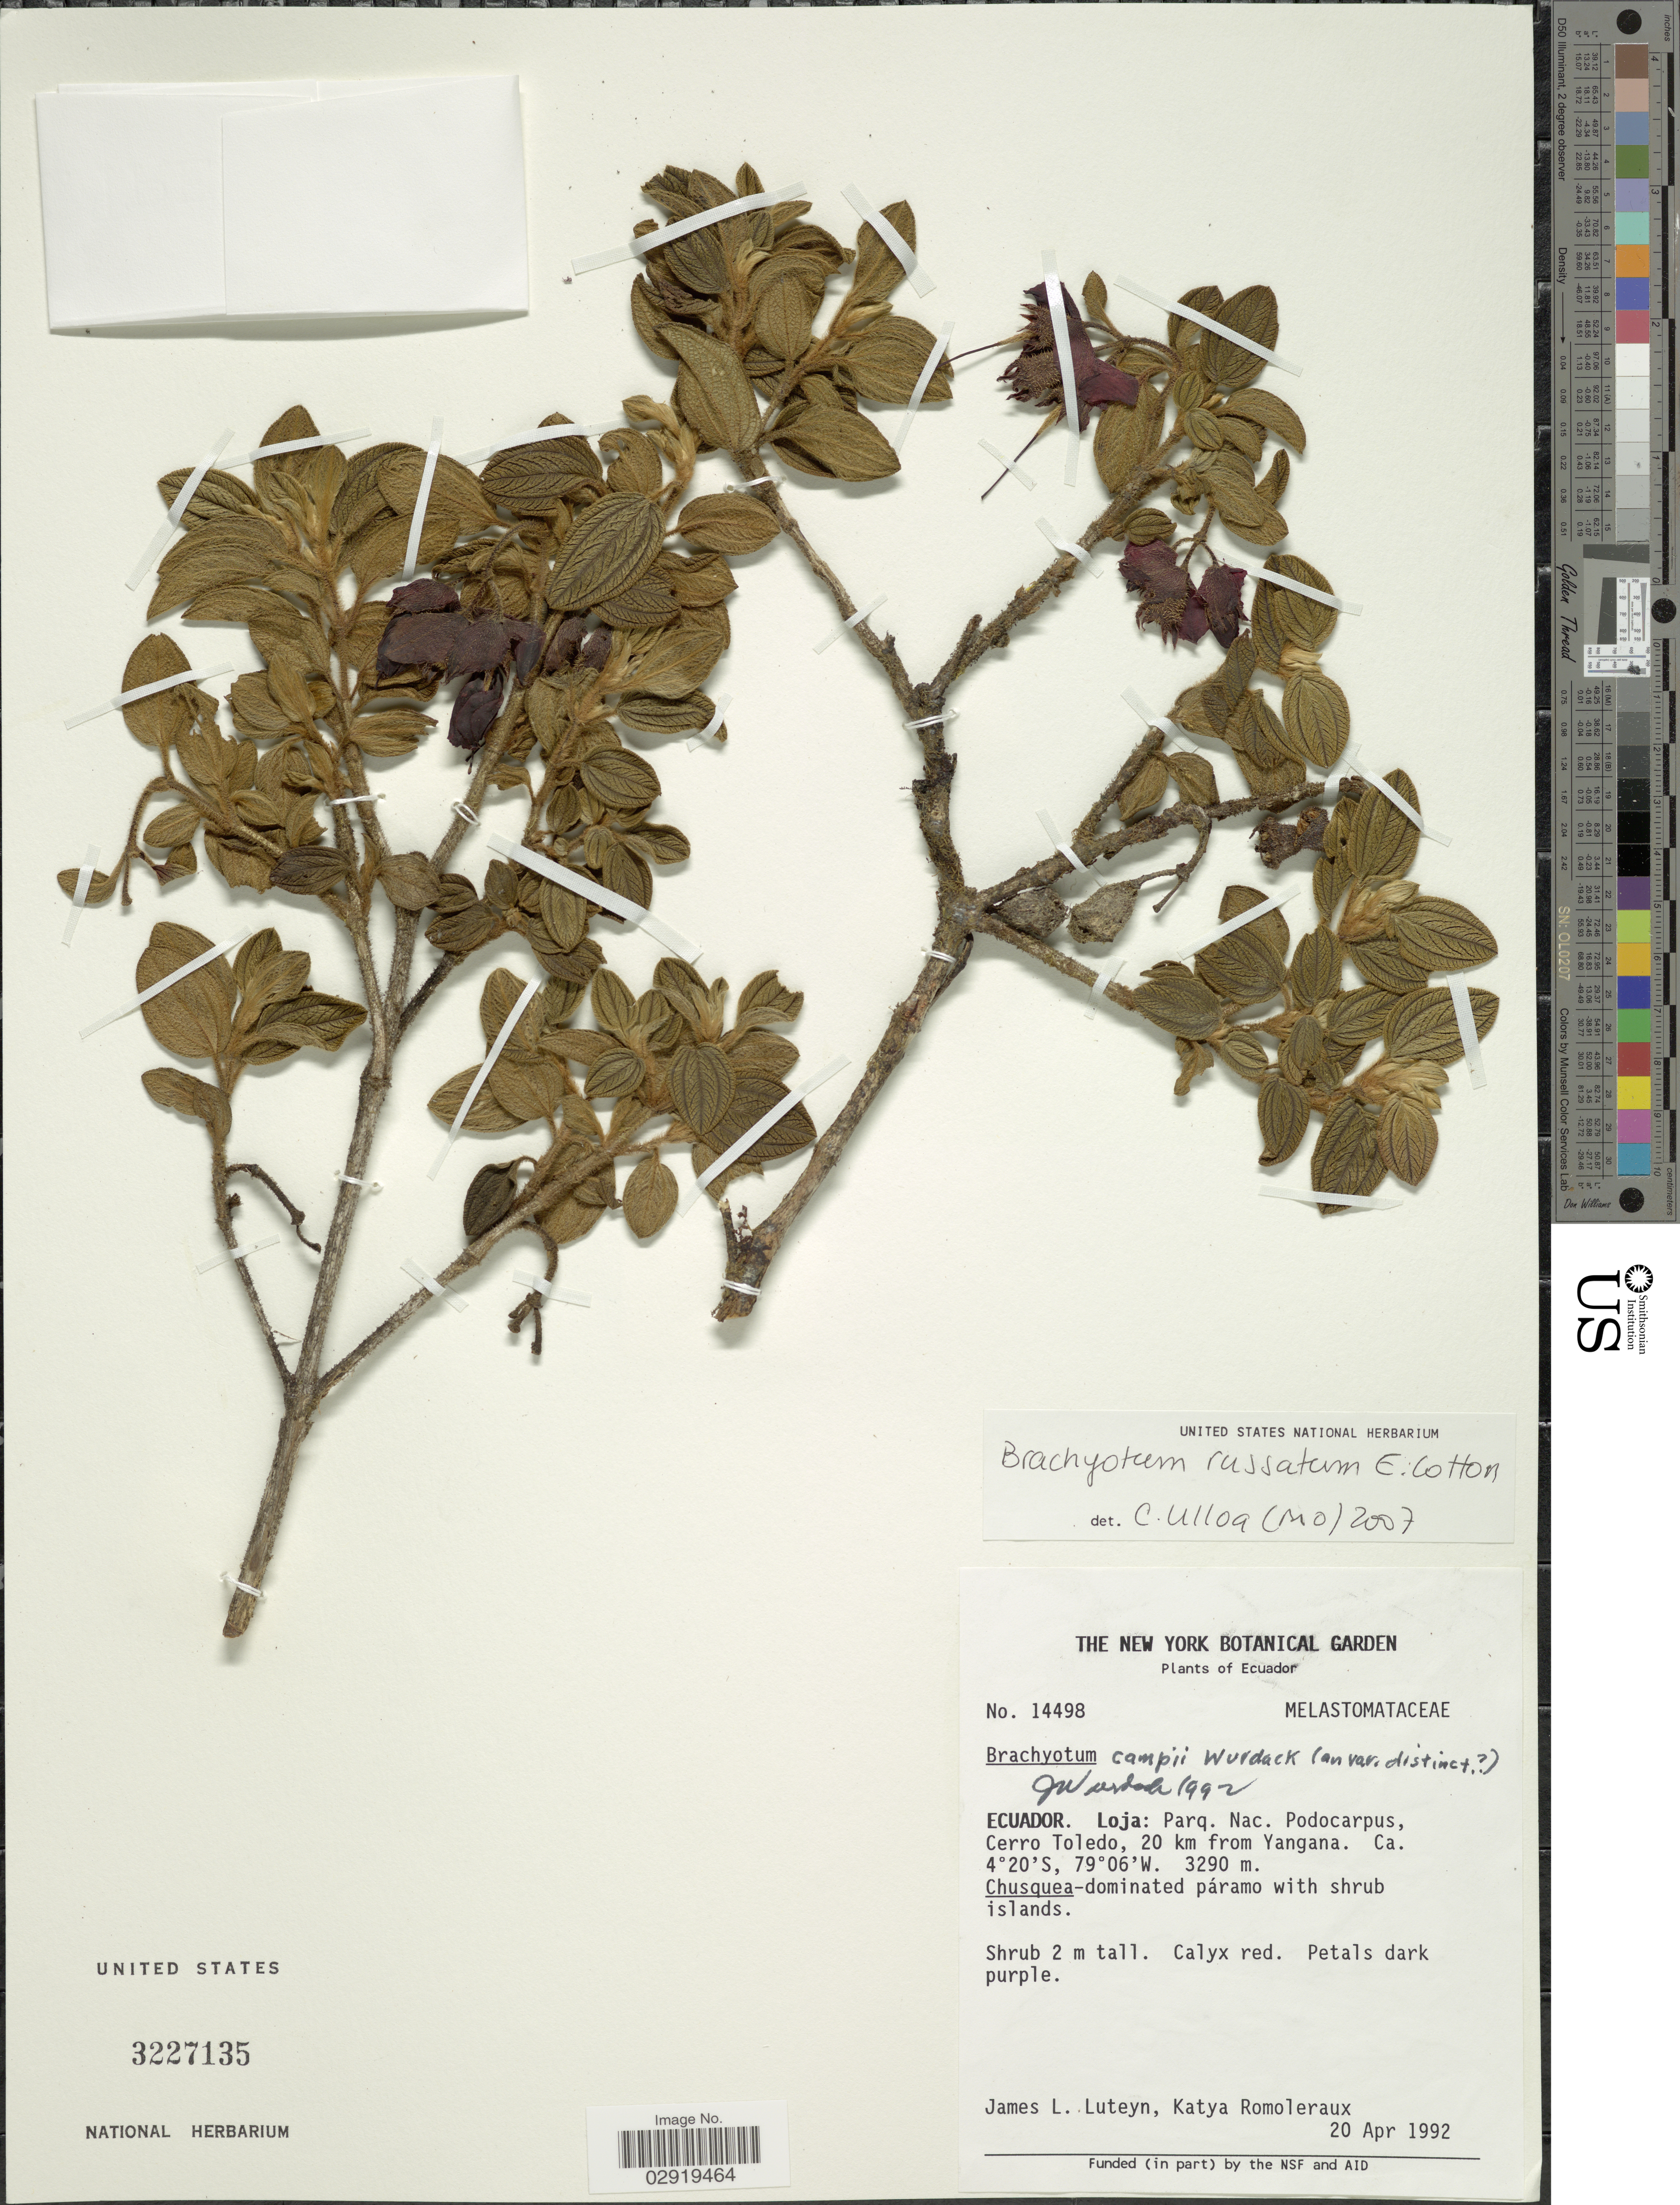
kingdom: Plantae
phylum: Tracheophyta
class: Magnoliopsida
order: Myrtales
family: Melastomataceae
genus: Brachyotum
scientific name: Brachyotum russatum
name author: E. Cotton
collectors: J. Luteyn & K. Romoleraux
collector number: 14498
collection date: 1992-04-20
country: Ecuador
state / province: Loja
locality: Parq. Nac. Podocarpus, Cerro Toledo, 20 km from Yangana.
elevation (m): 3290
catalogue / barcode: US 3227135